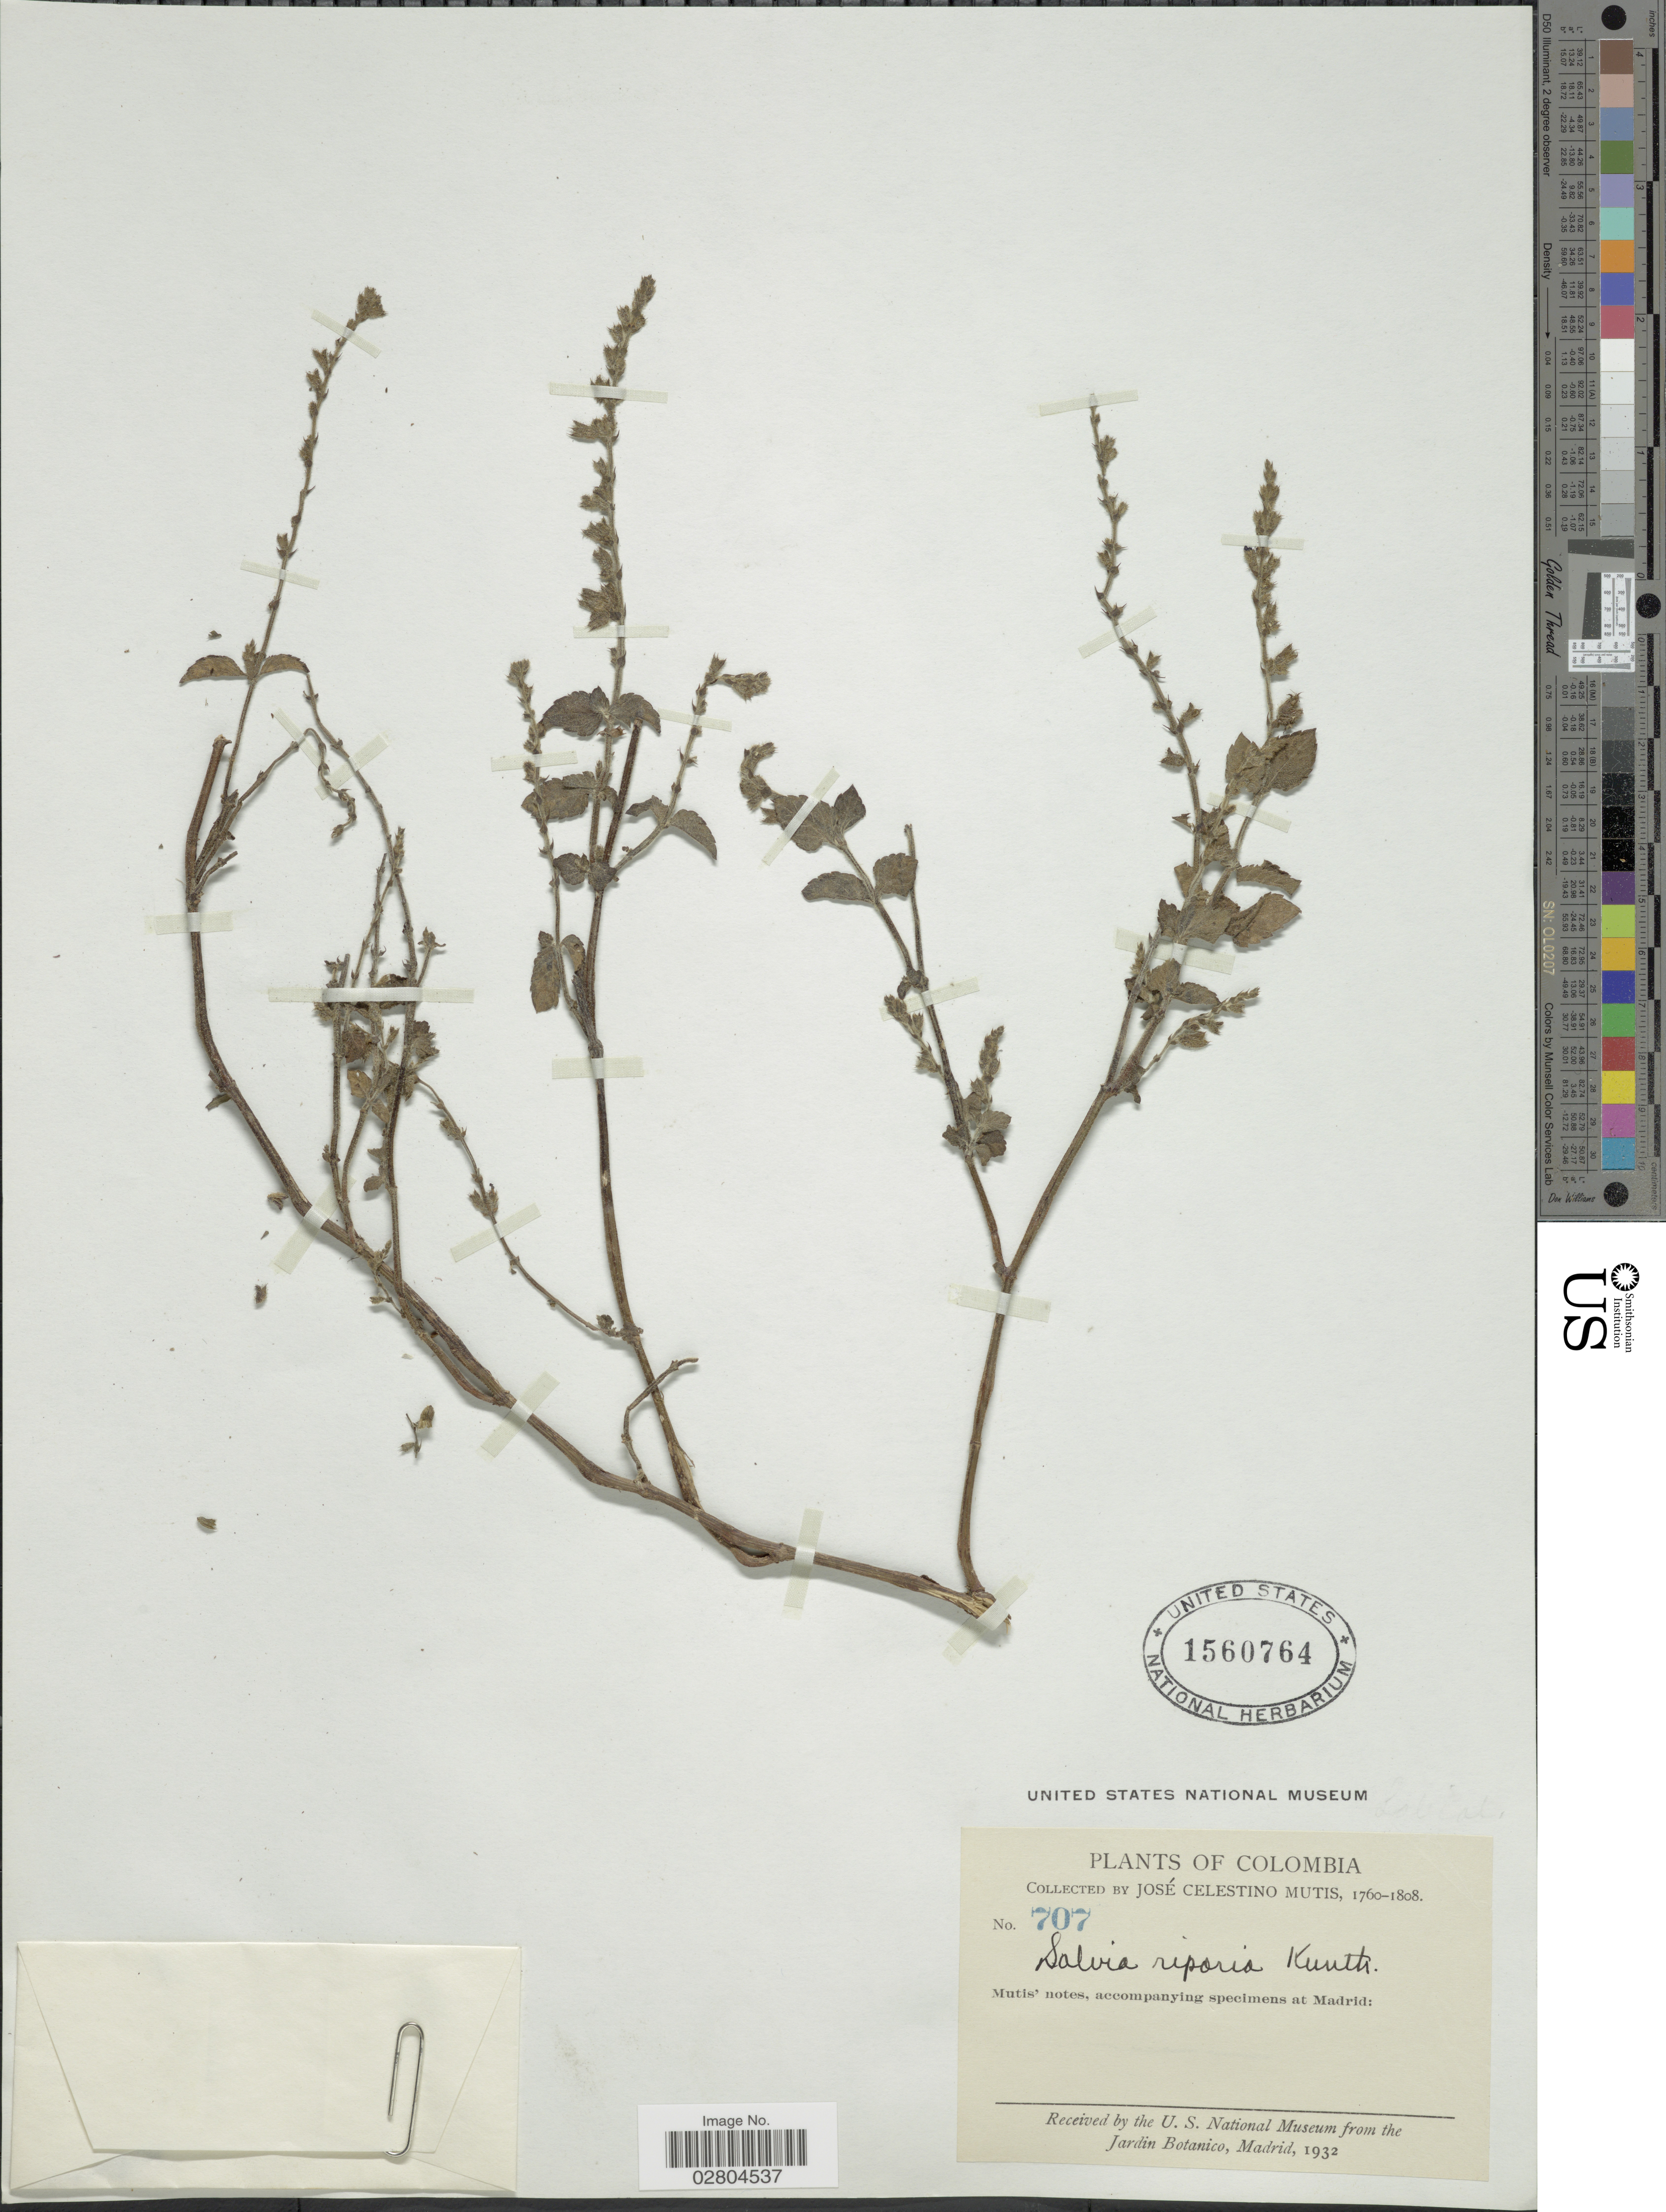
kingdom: Plantae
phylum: Tracheophyta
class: Magnoliopsida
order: Lamiales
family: Lamiaceae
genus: Salvia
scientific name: Salvia misella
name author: Kunth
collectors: J. C. B. Mutis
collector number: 707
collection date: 1760/1808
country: Colombia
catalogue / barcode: US 1560764